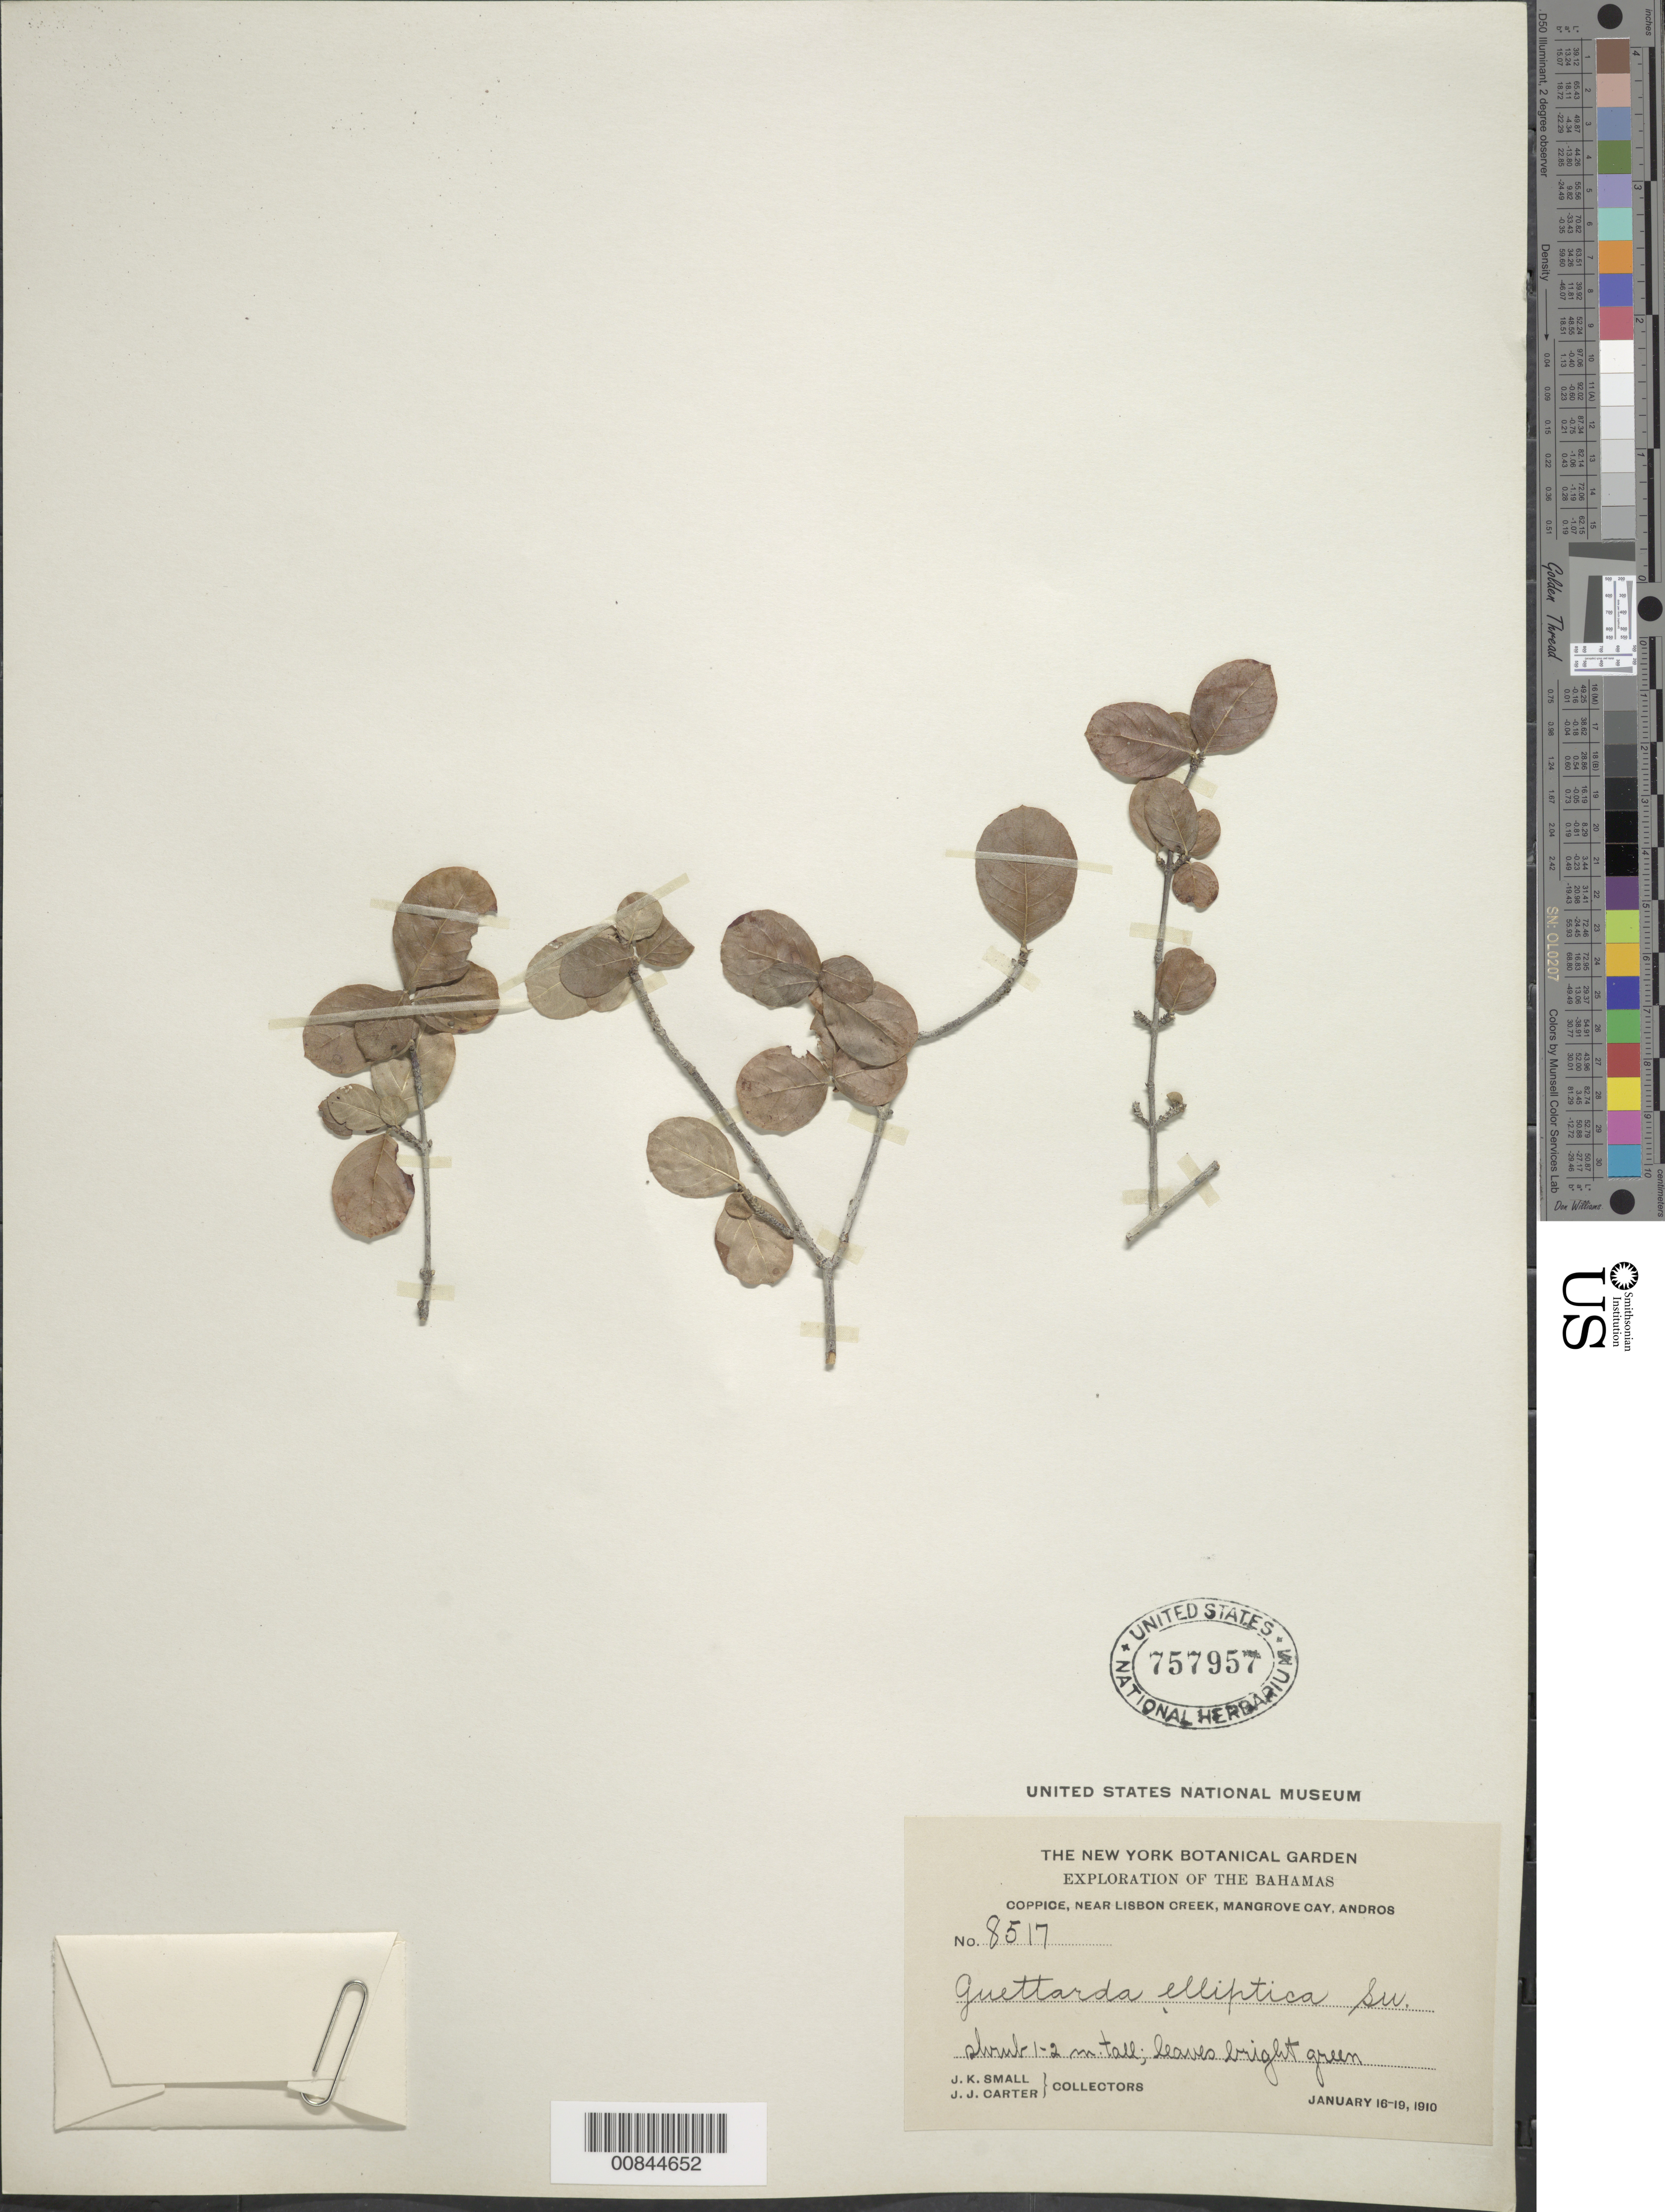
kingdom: Plantae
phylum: Tracheophyta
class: Magnoliopsida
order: Gentianales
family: Rubiaceae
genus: Guettarda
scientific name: Guettarda elliptica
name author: Sw.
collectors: J. K. Small & J. J. Carter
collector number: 8517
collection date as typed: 16 Jan 1910 to 19 Jan 1910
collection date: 1910-01-16/1910-01-19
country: Bahamas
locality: Near Lisbon Creek, Mangrove Cay. Andros Is.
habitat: Coppice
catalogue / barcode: US 757957